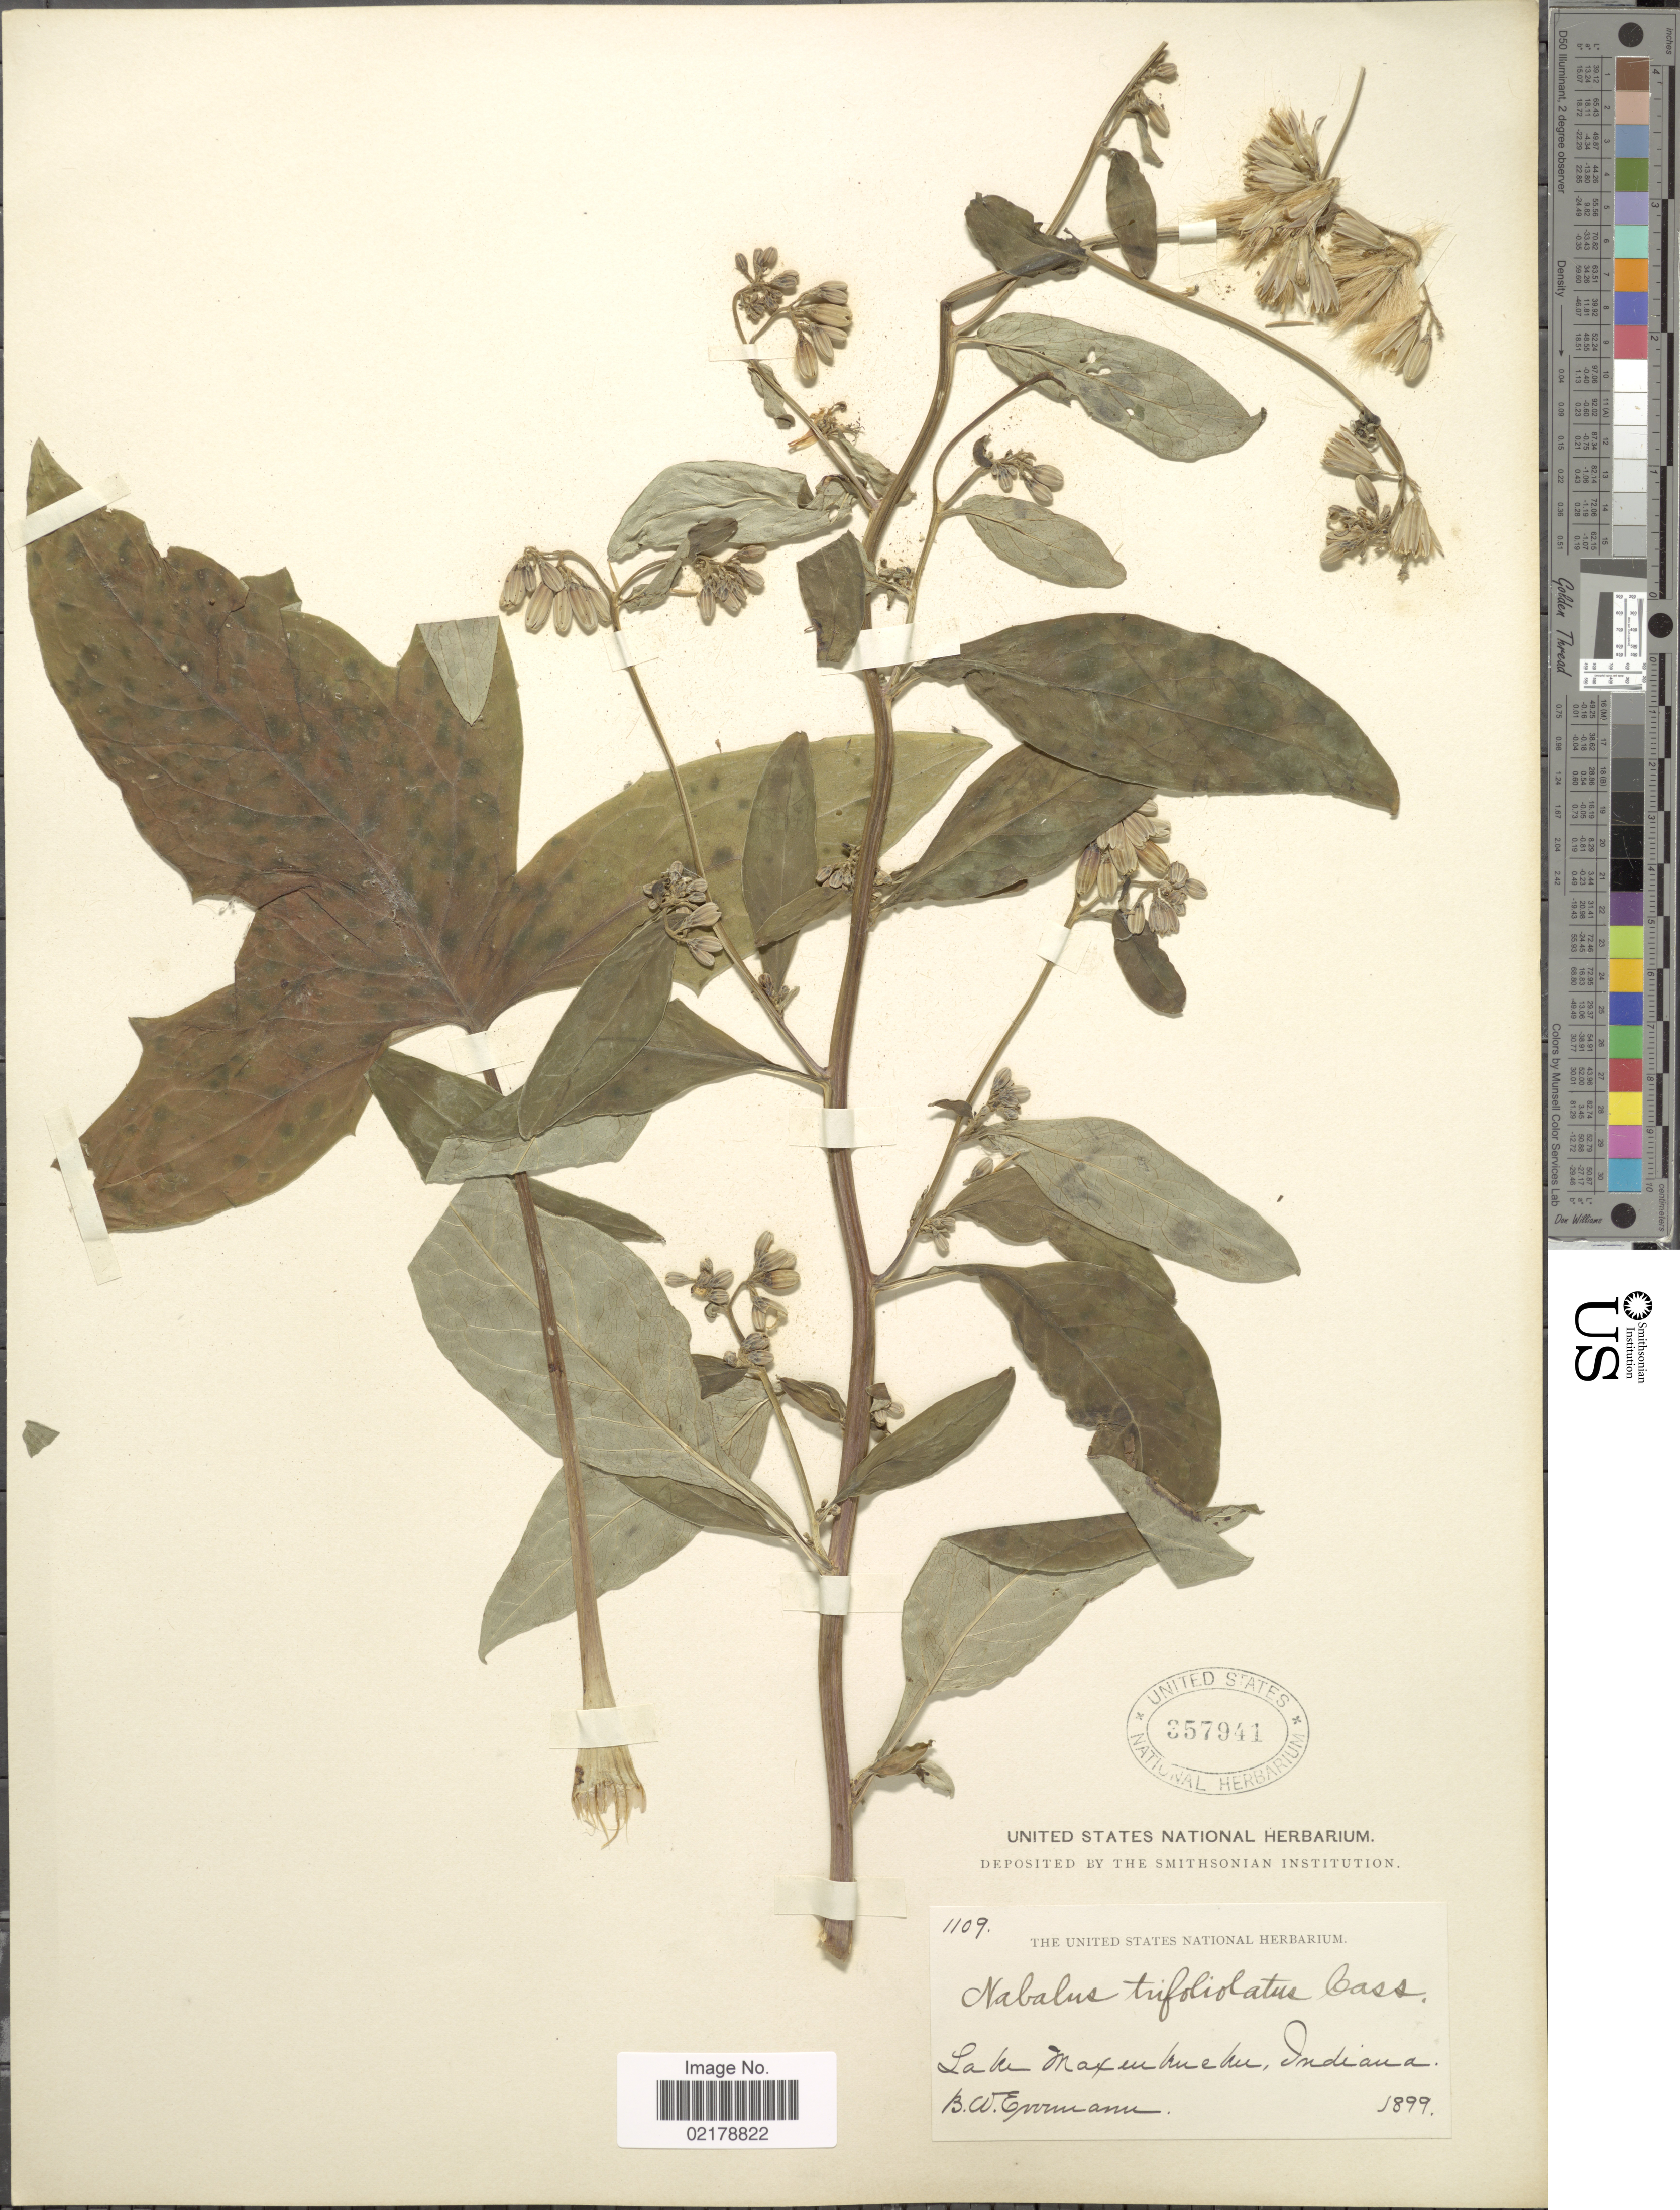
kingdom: Plantae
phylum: Tracheophyta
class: Magnoliopsida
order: Asterales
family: Asteraceae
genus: Nabalus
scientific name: Nabalus albus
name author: (L.) Hook.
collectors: B. W. Evermann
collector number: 1109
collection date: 1899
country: United States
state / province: Indiana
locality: Lake Maxinkuckee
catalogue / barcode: US 357941